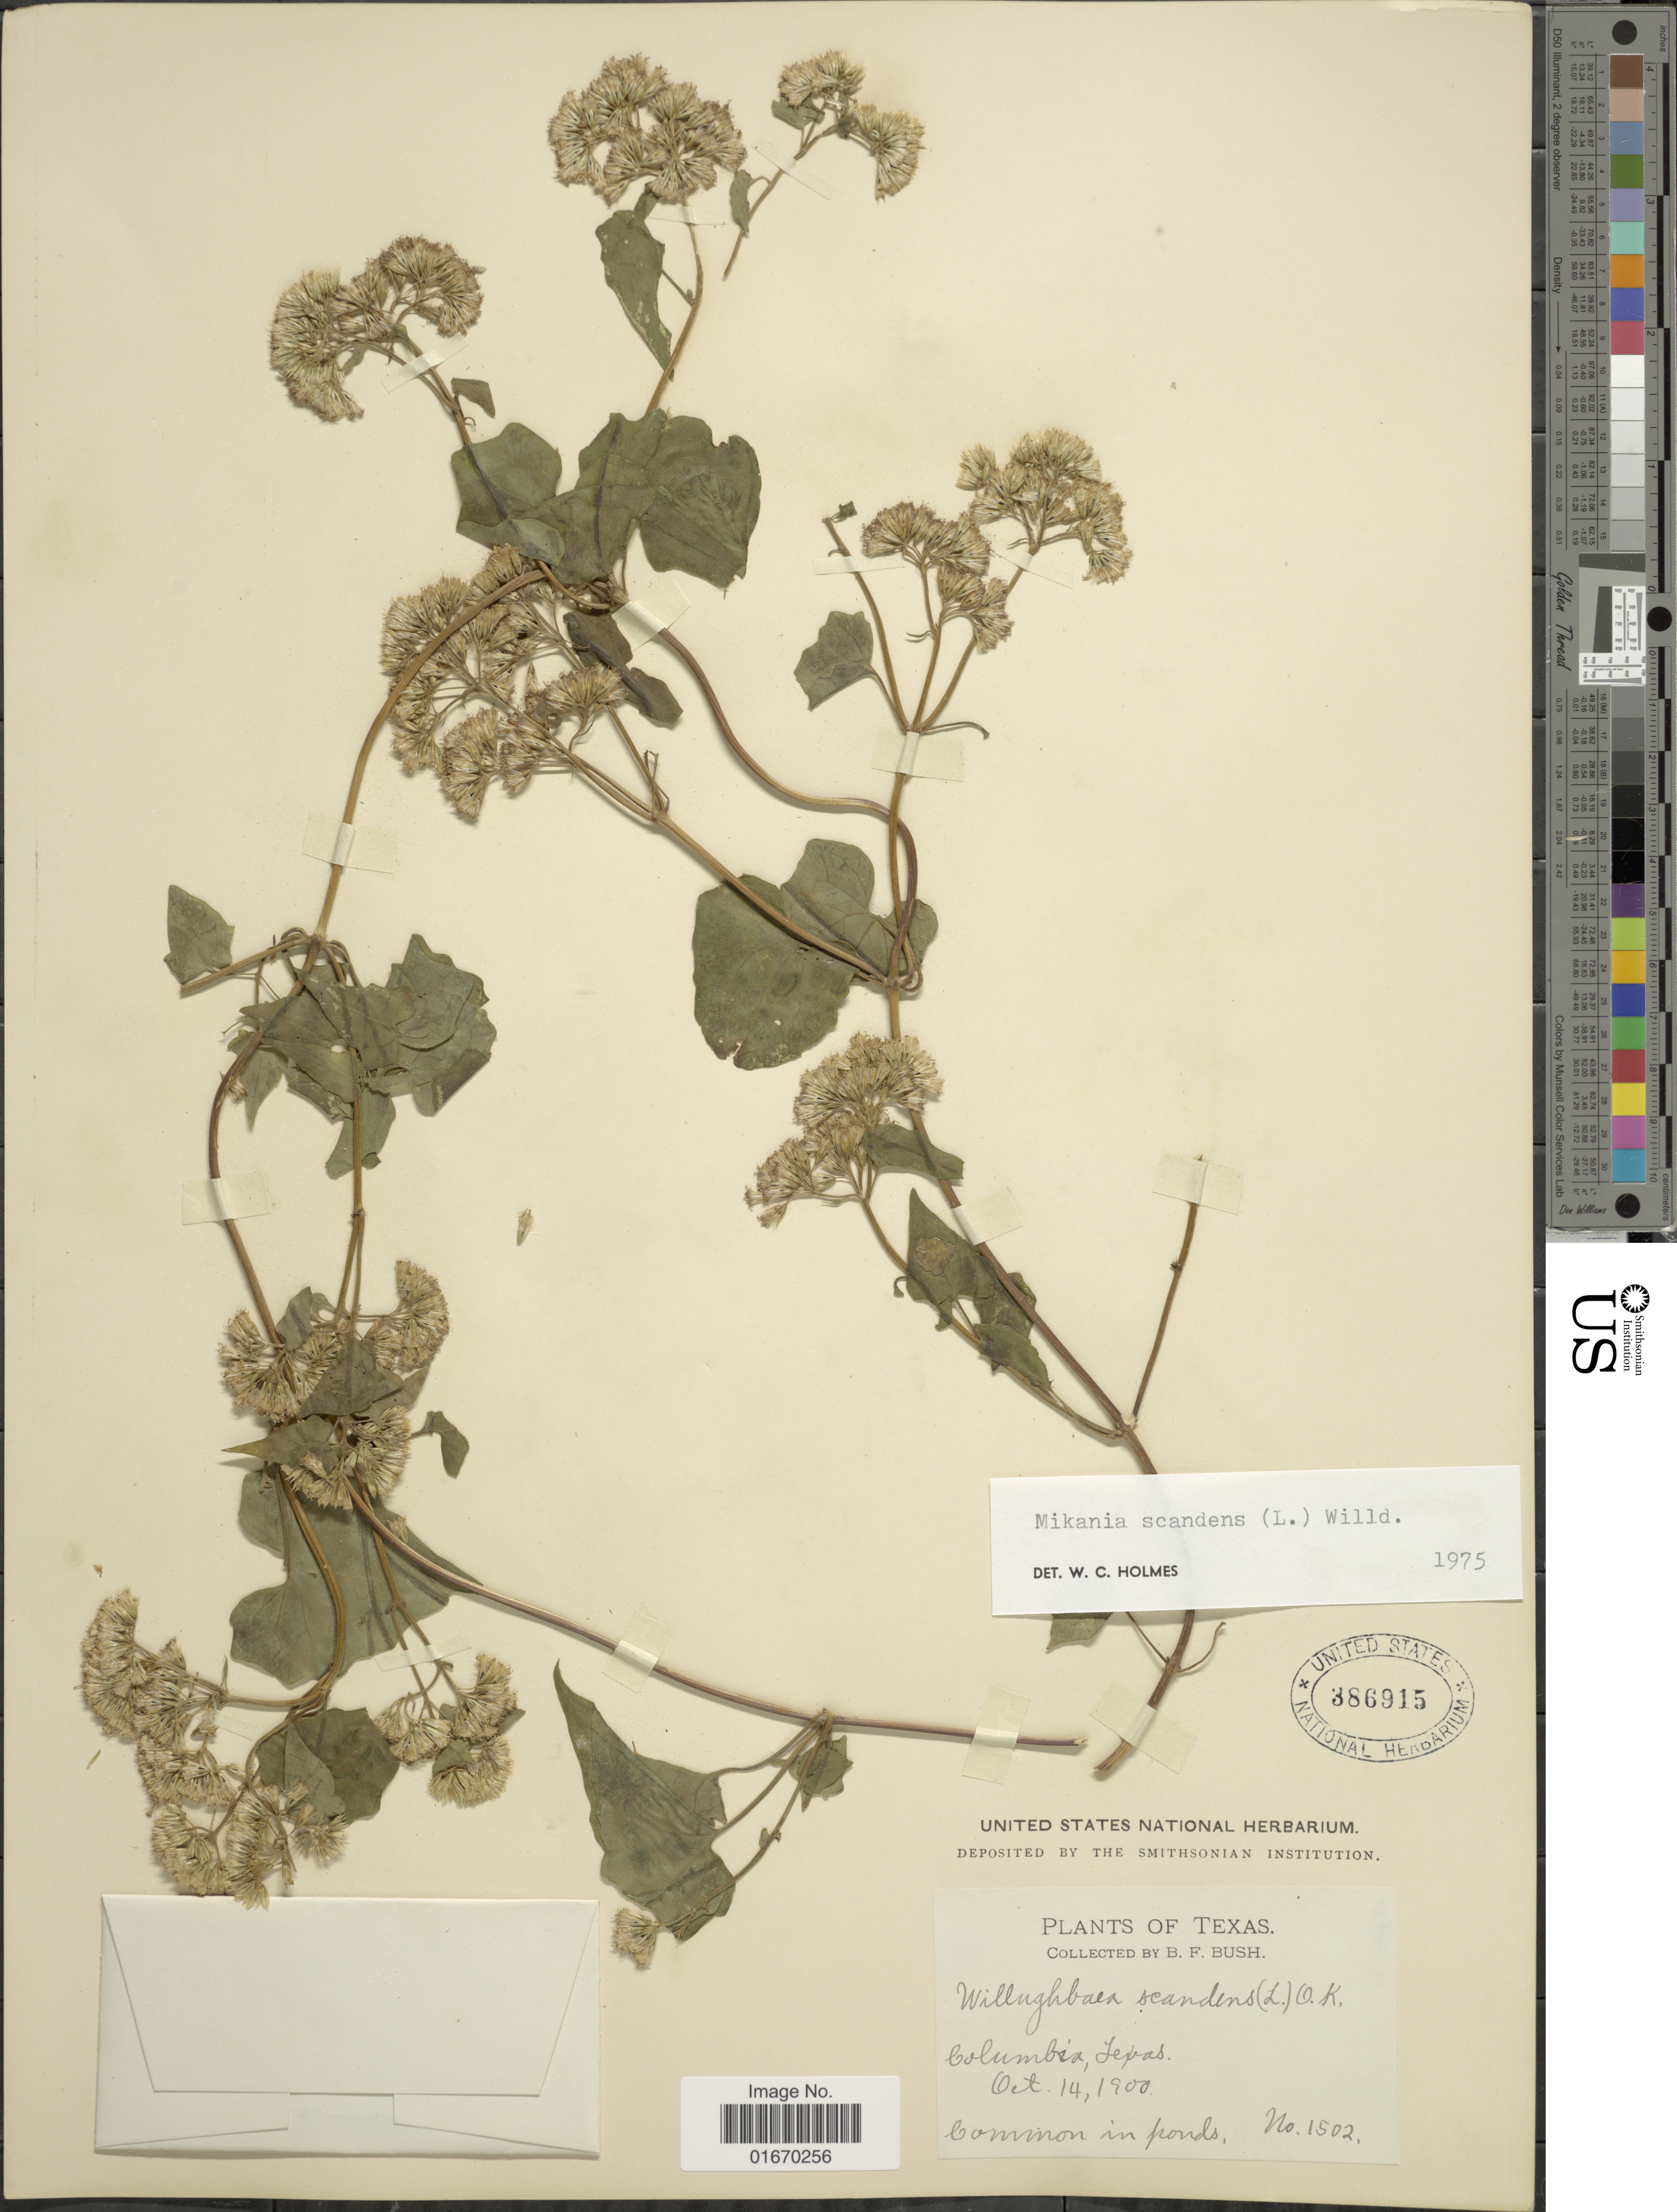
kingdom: Plantae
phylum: Tracheophyta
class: Magnoliopsida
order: Asterales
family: Asteraceae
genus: Mikania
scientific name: Mikania scandens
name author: (L.) Willd.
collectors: B. F. Bush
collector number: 1502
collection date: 1900-10-14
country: United States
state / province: Texas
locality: Columbia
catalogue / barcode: US 386915